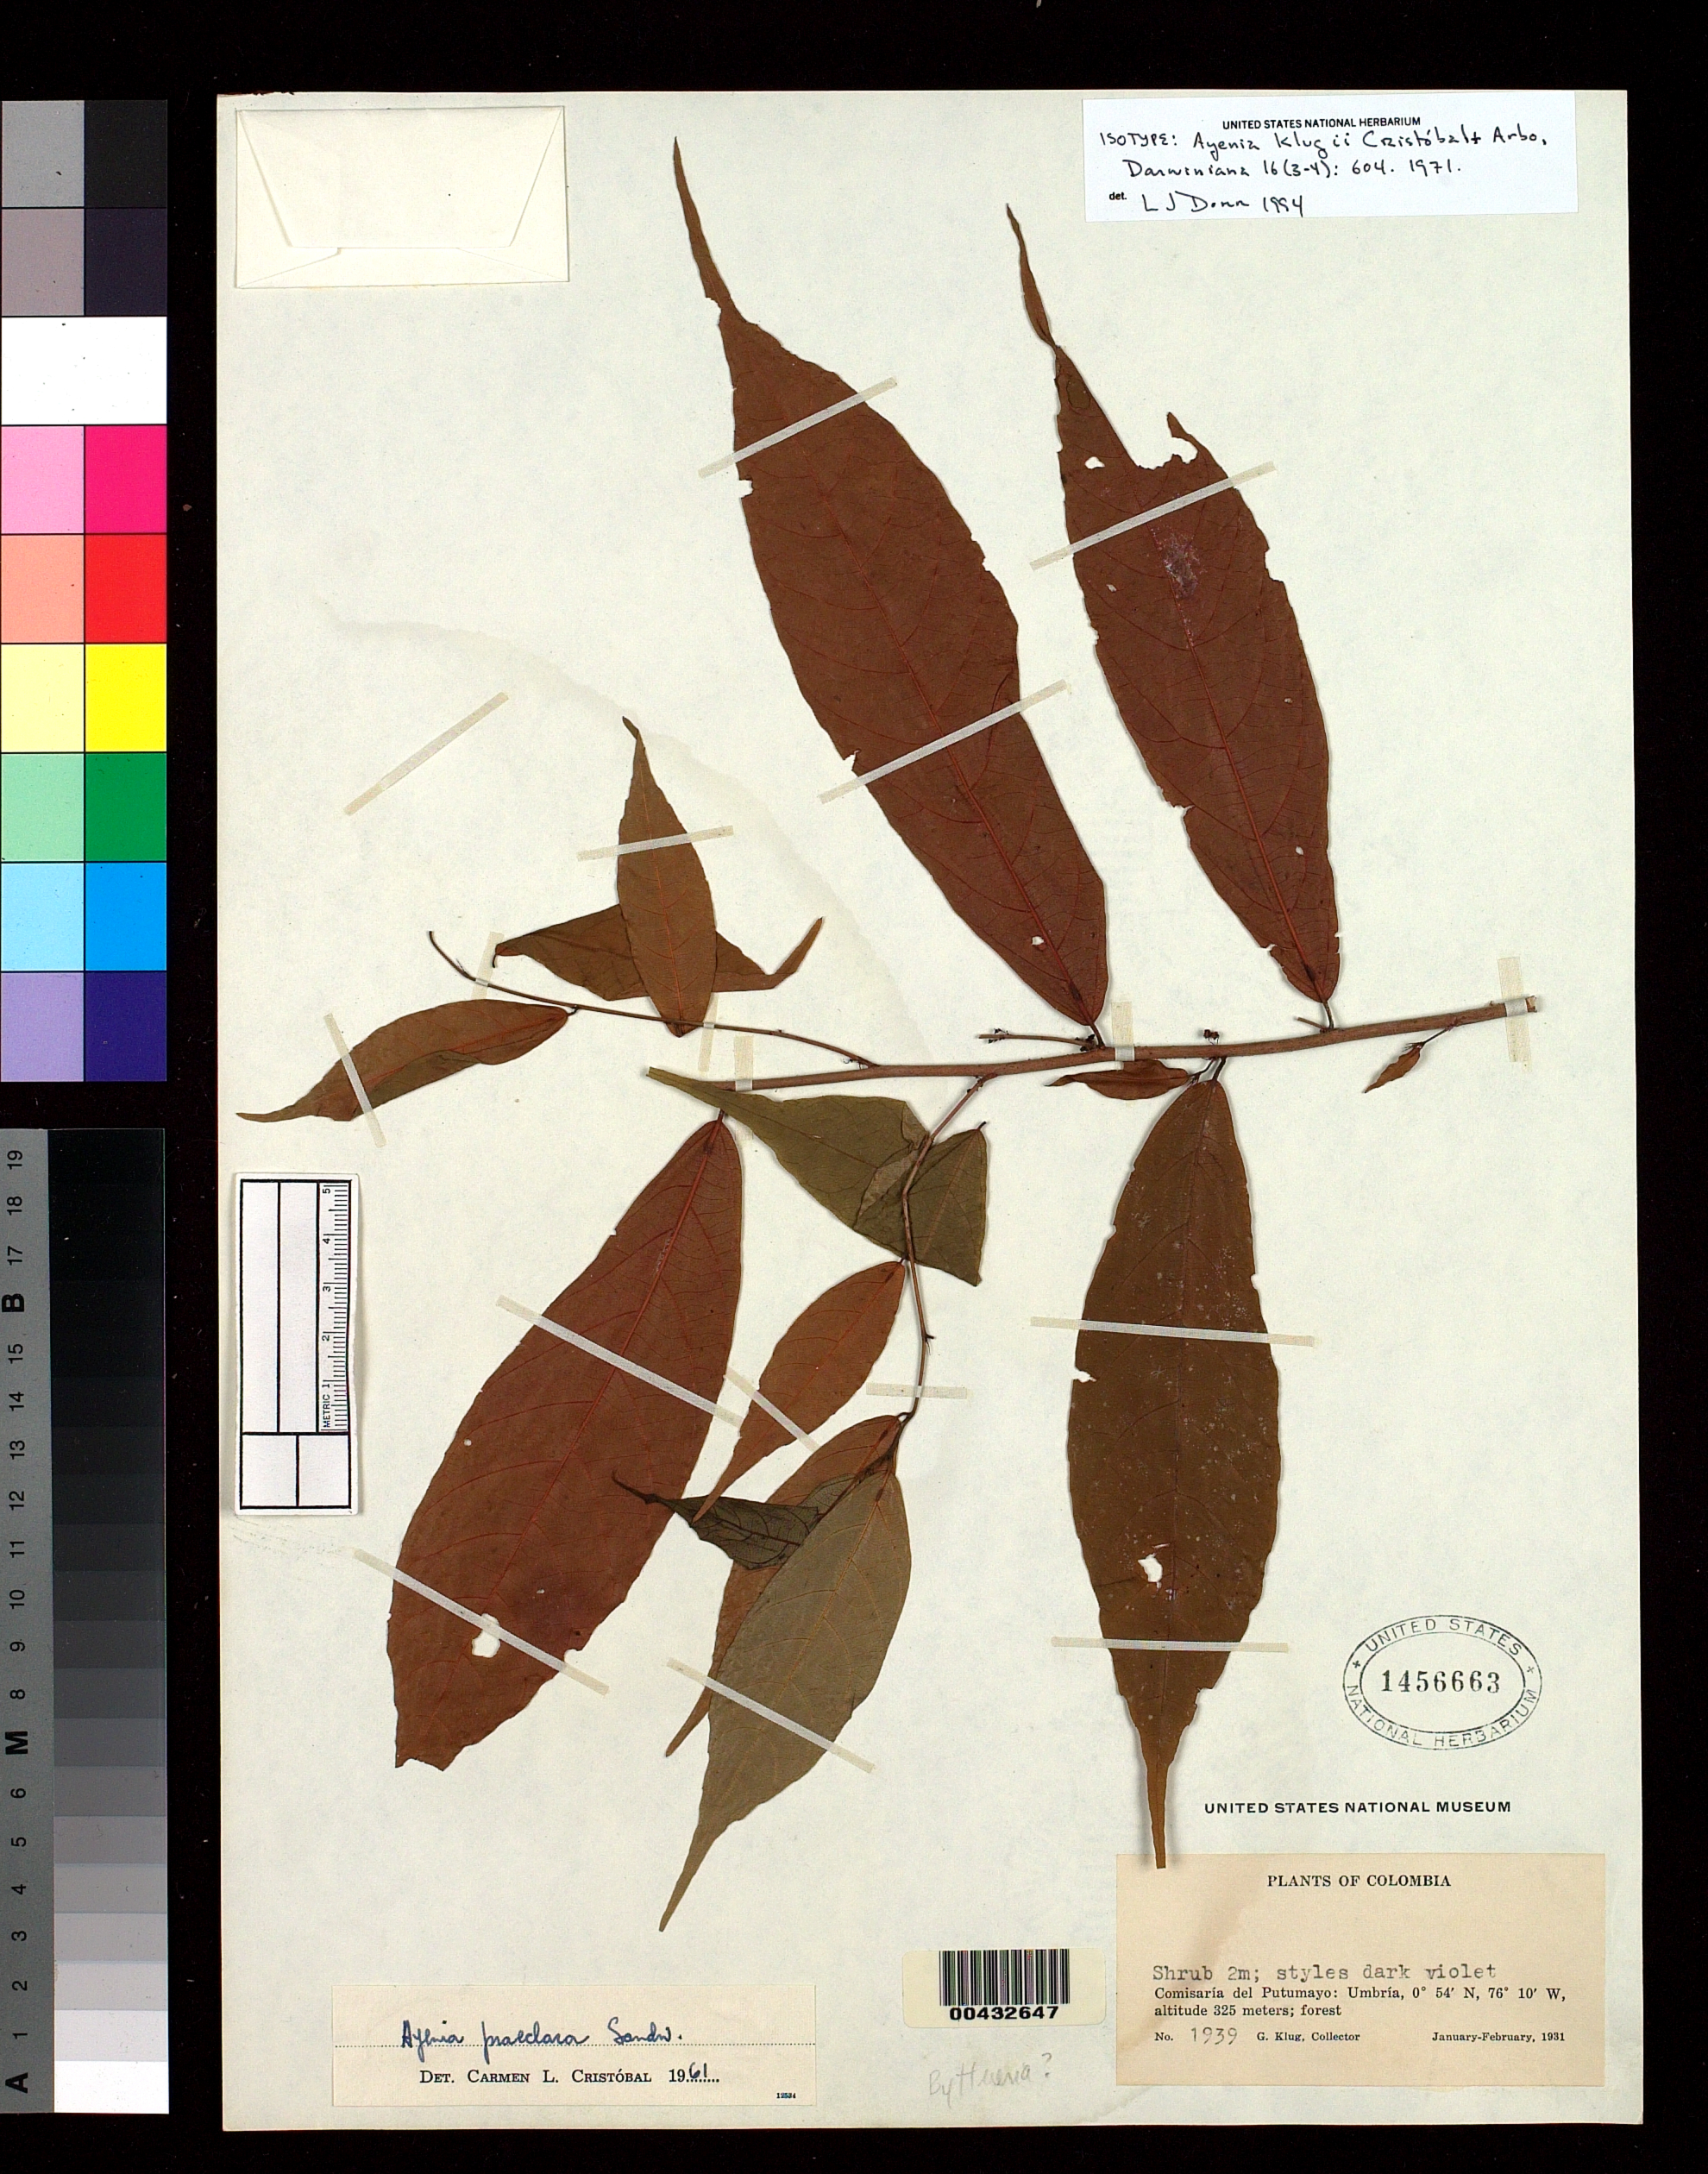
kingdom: Plantae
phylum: Tracheophyta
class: Magnoliopsida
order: Malvales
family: Malvaceae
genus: Ayenia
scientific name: Ayenia klugii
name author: Cristóbal & Arbo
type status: Isotype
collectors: G. Klug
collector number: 1939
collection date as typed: Jan 1931 to -- Feb 1931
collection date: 1931-01/1931-02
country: Colombia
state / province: Putumayo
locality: Umbria.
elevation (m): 325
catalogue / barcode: US 1456663